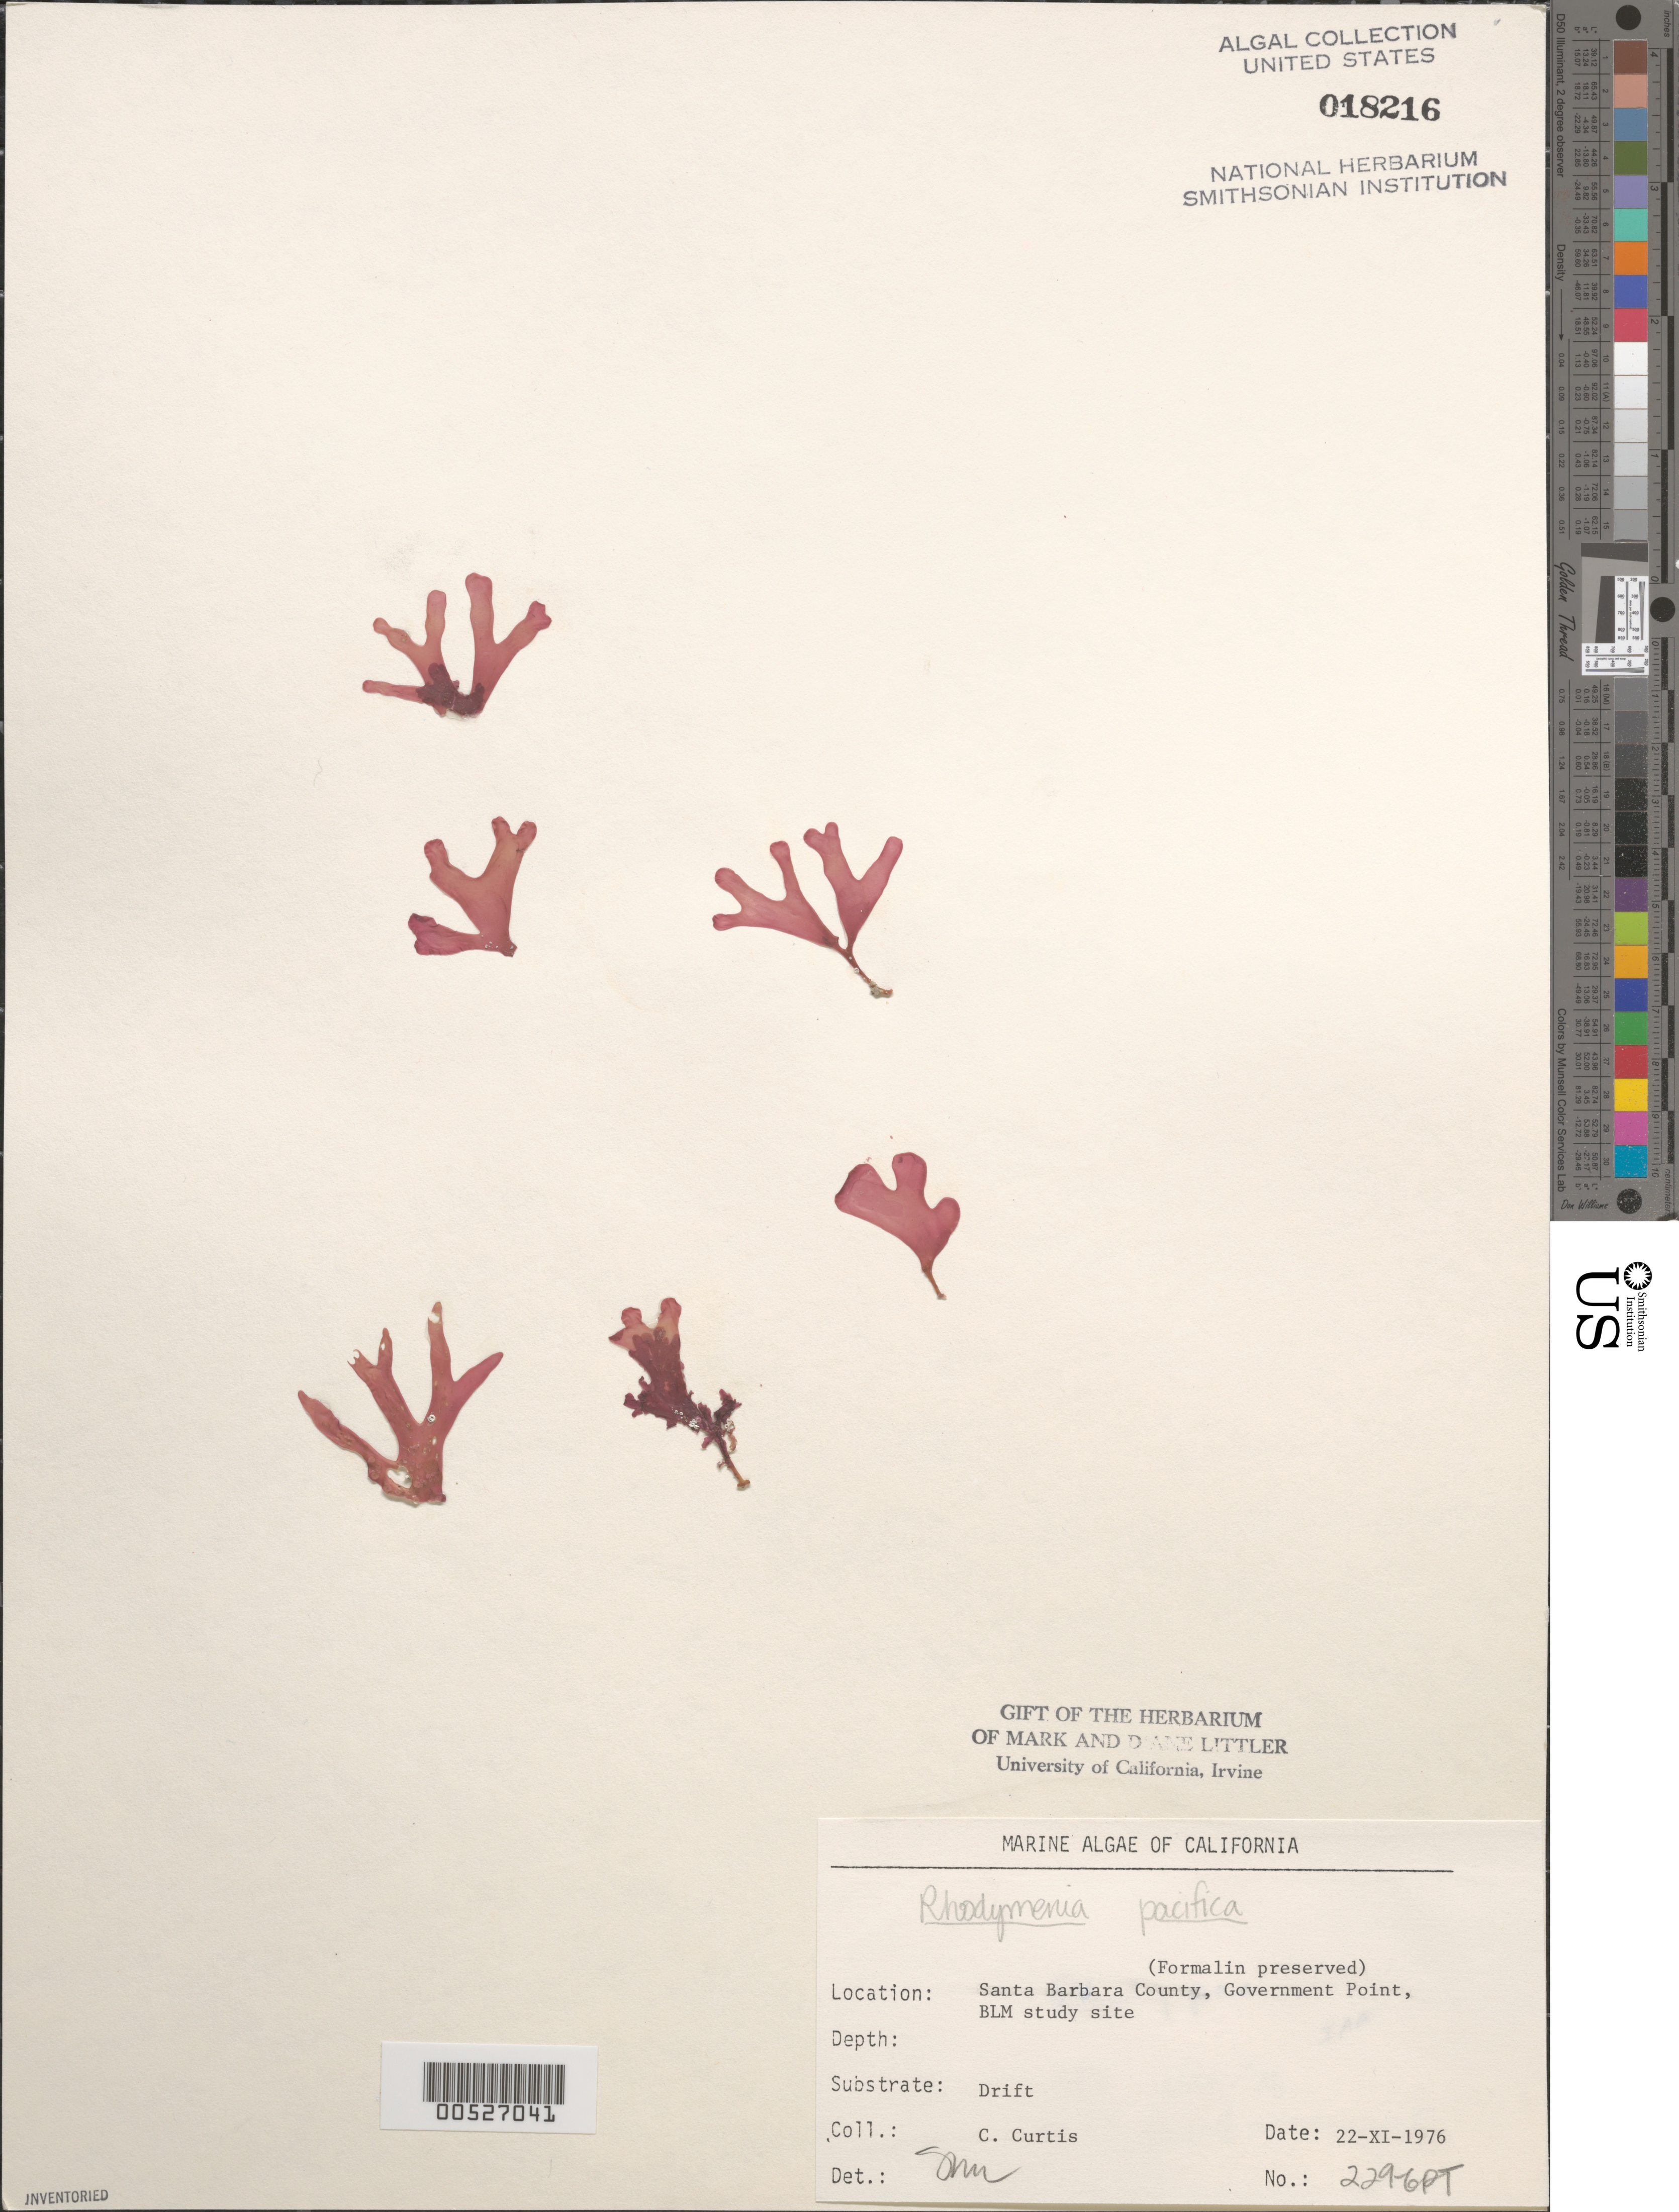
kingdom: Plantae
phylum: Rhodophyta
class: Florideophyceae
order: Rhodymeniales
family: Rhodymeniaceae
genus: Rhodymenia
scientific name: Rhodymenia pacifica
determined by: Murray, S. N.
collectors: C. Curtis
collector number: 229-gpt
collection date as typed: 22 Nov 1976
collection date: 1976-11-22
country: United States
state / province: California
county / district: Santa Barbara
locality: Government Point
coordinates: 34 26'31"N, 120 24'06"W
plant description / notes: BLM-SOCALBIGHT Rocky Intertidal Survey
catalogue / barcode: US 18216